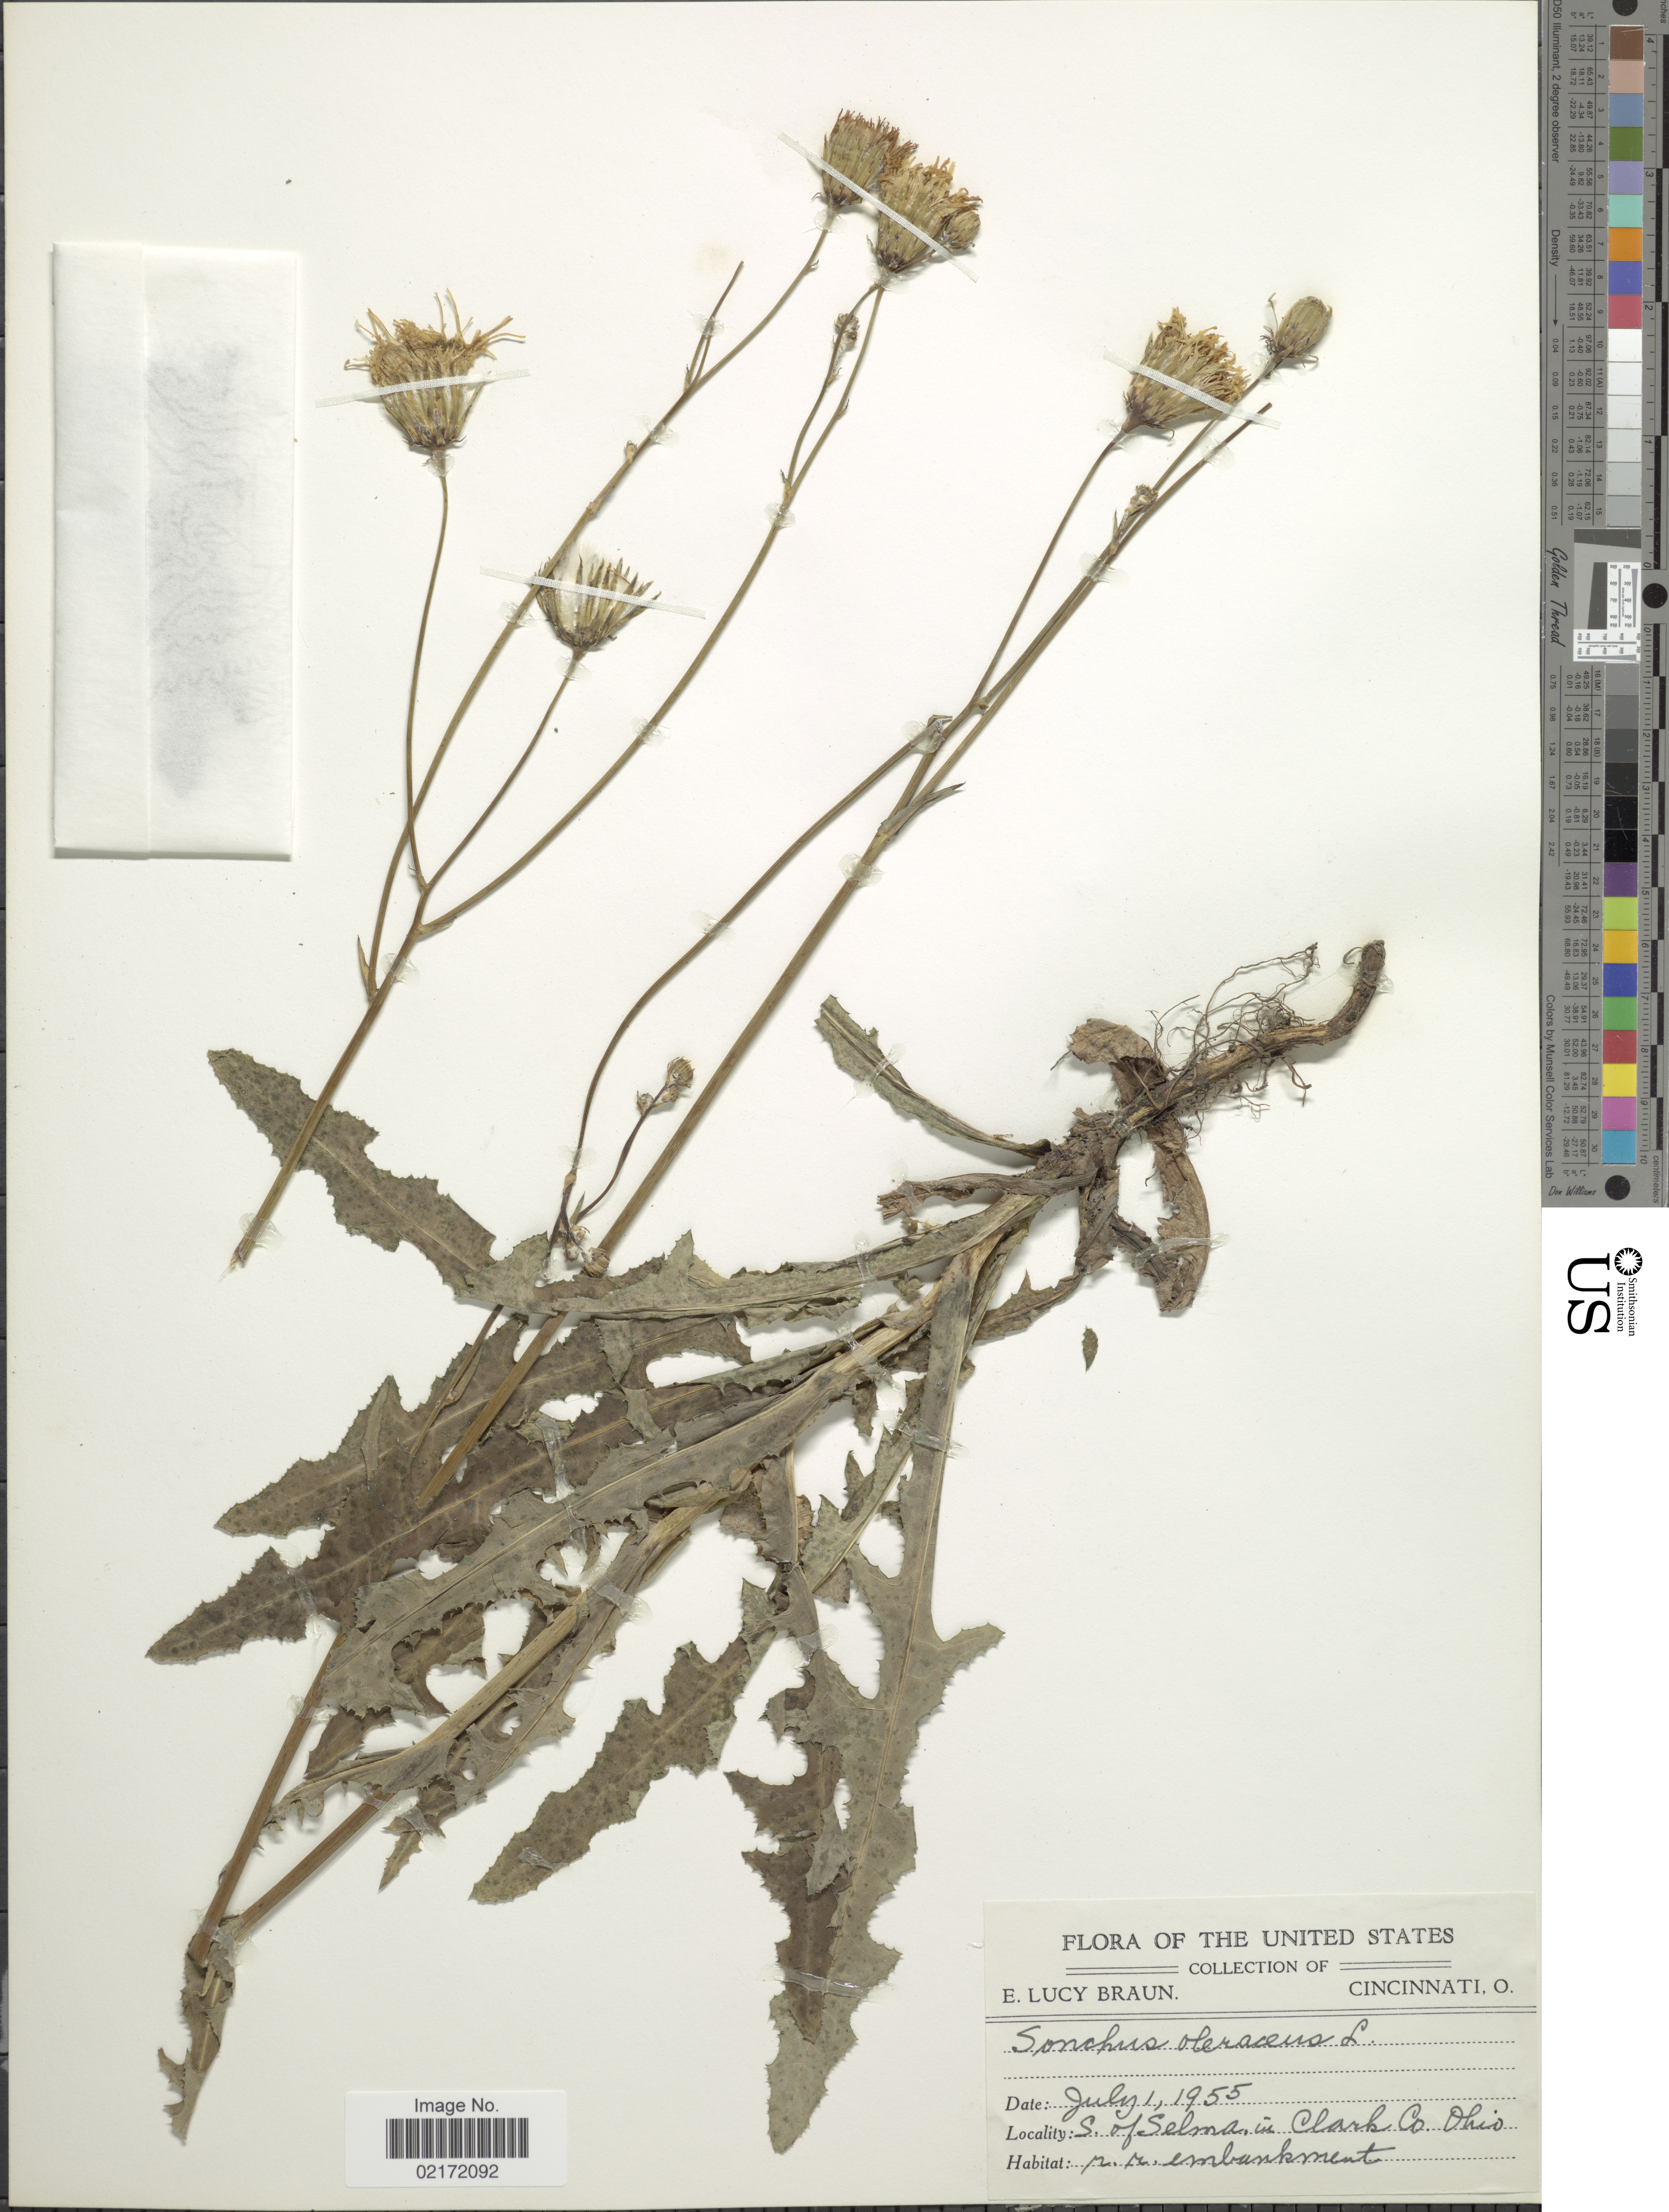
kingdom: Plantae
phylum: Tracheophyta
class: Magnoliopsida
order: Asterales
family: Asteraceae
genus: Sonchus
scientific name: Sonchus oleraceus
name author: L.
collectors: E. L. Braun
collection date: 1955-07-01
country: United States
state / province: Ohio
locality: S. of Selma, in Clark Co. Ohio